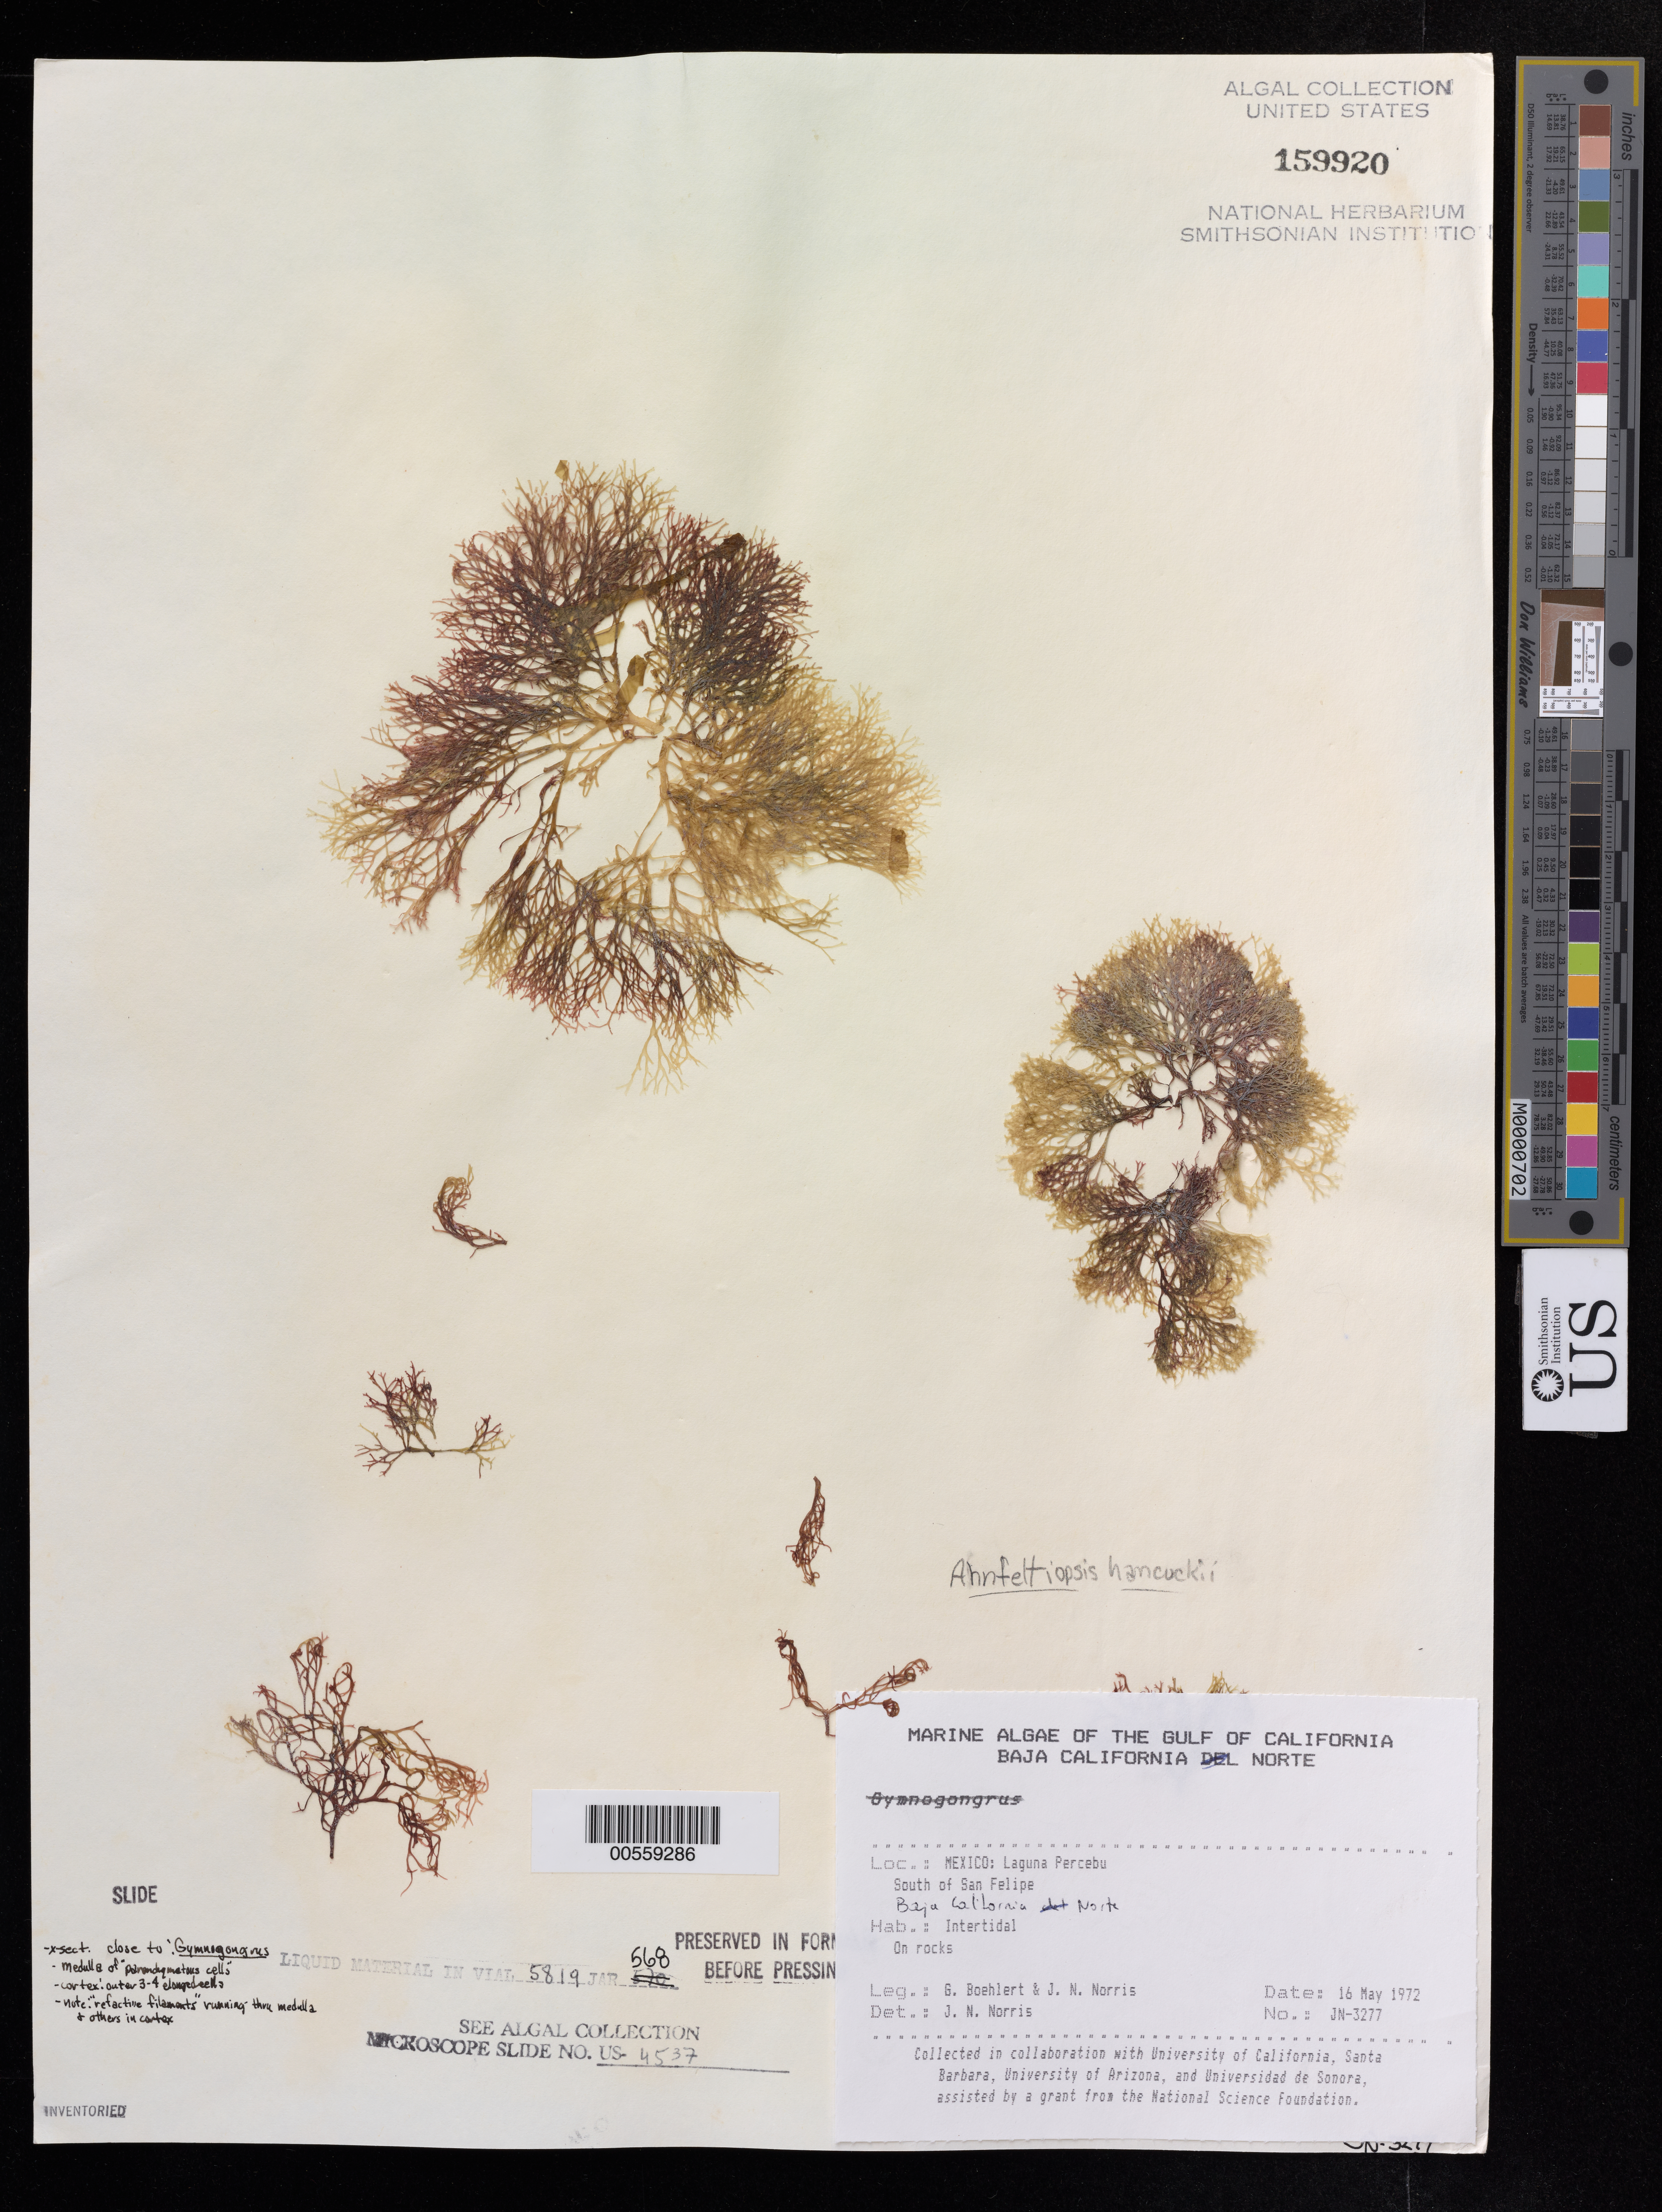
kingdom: Plantae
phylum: Rhodophyta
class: Florideophyceae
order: Gigartinales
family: Phyllophoraceae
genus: Ahnfeltiopsis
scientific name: Ahnfeltiopsis hancockii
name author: (E.Y. Dawson) J.N. Norris & Fredericq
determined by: Norris, James N.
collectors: J. N. Norris & G. Boehlert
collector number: JN-3277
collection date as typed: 16 May 1972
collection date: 1972-05-16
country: Mexico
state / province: Baja California Norte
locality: Laguna Percebu, south of San Felipe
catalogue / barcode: US 159920